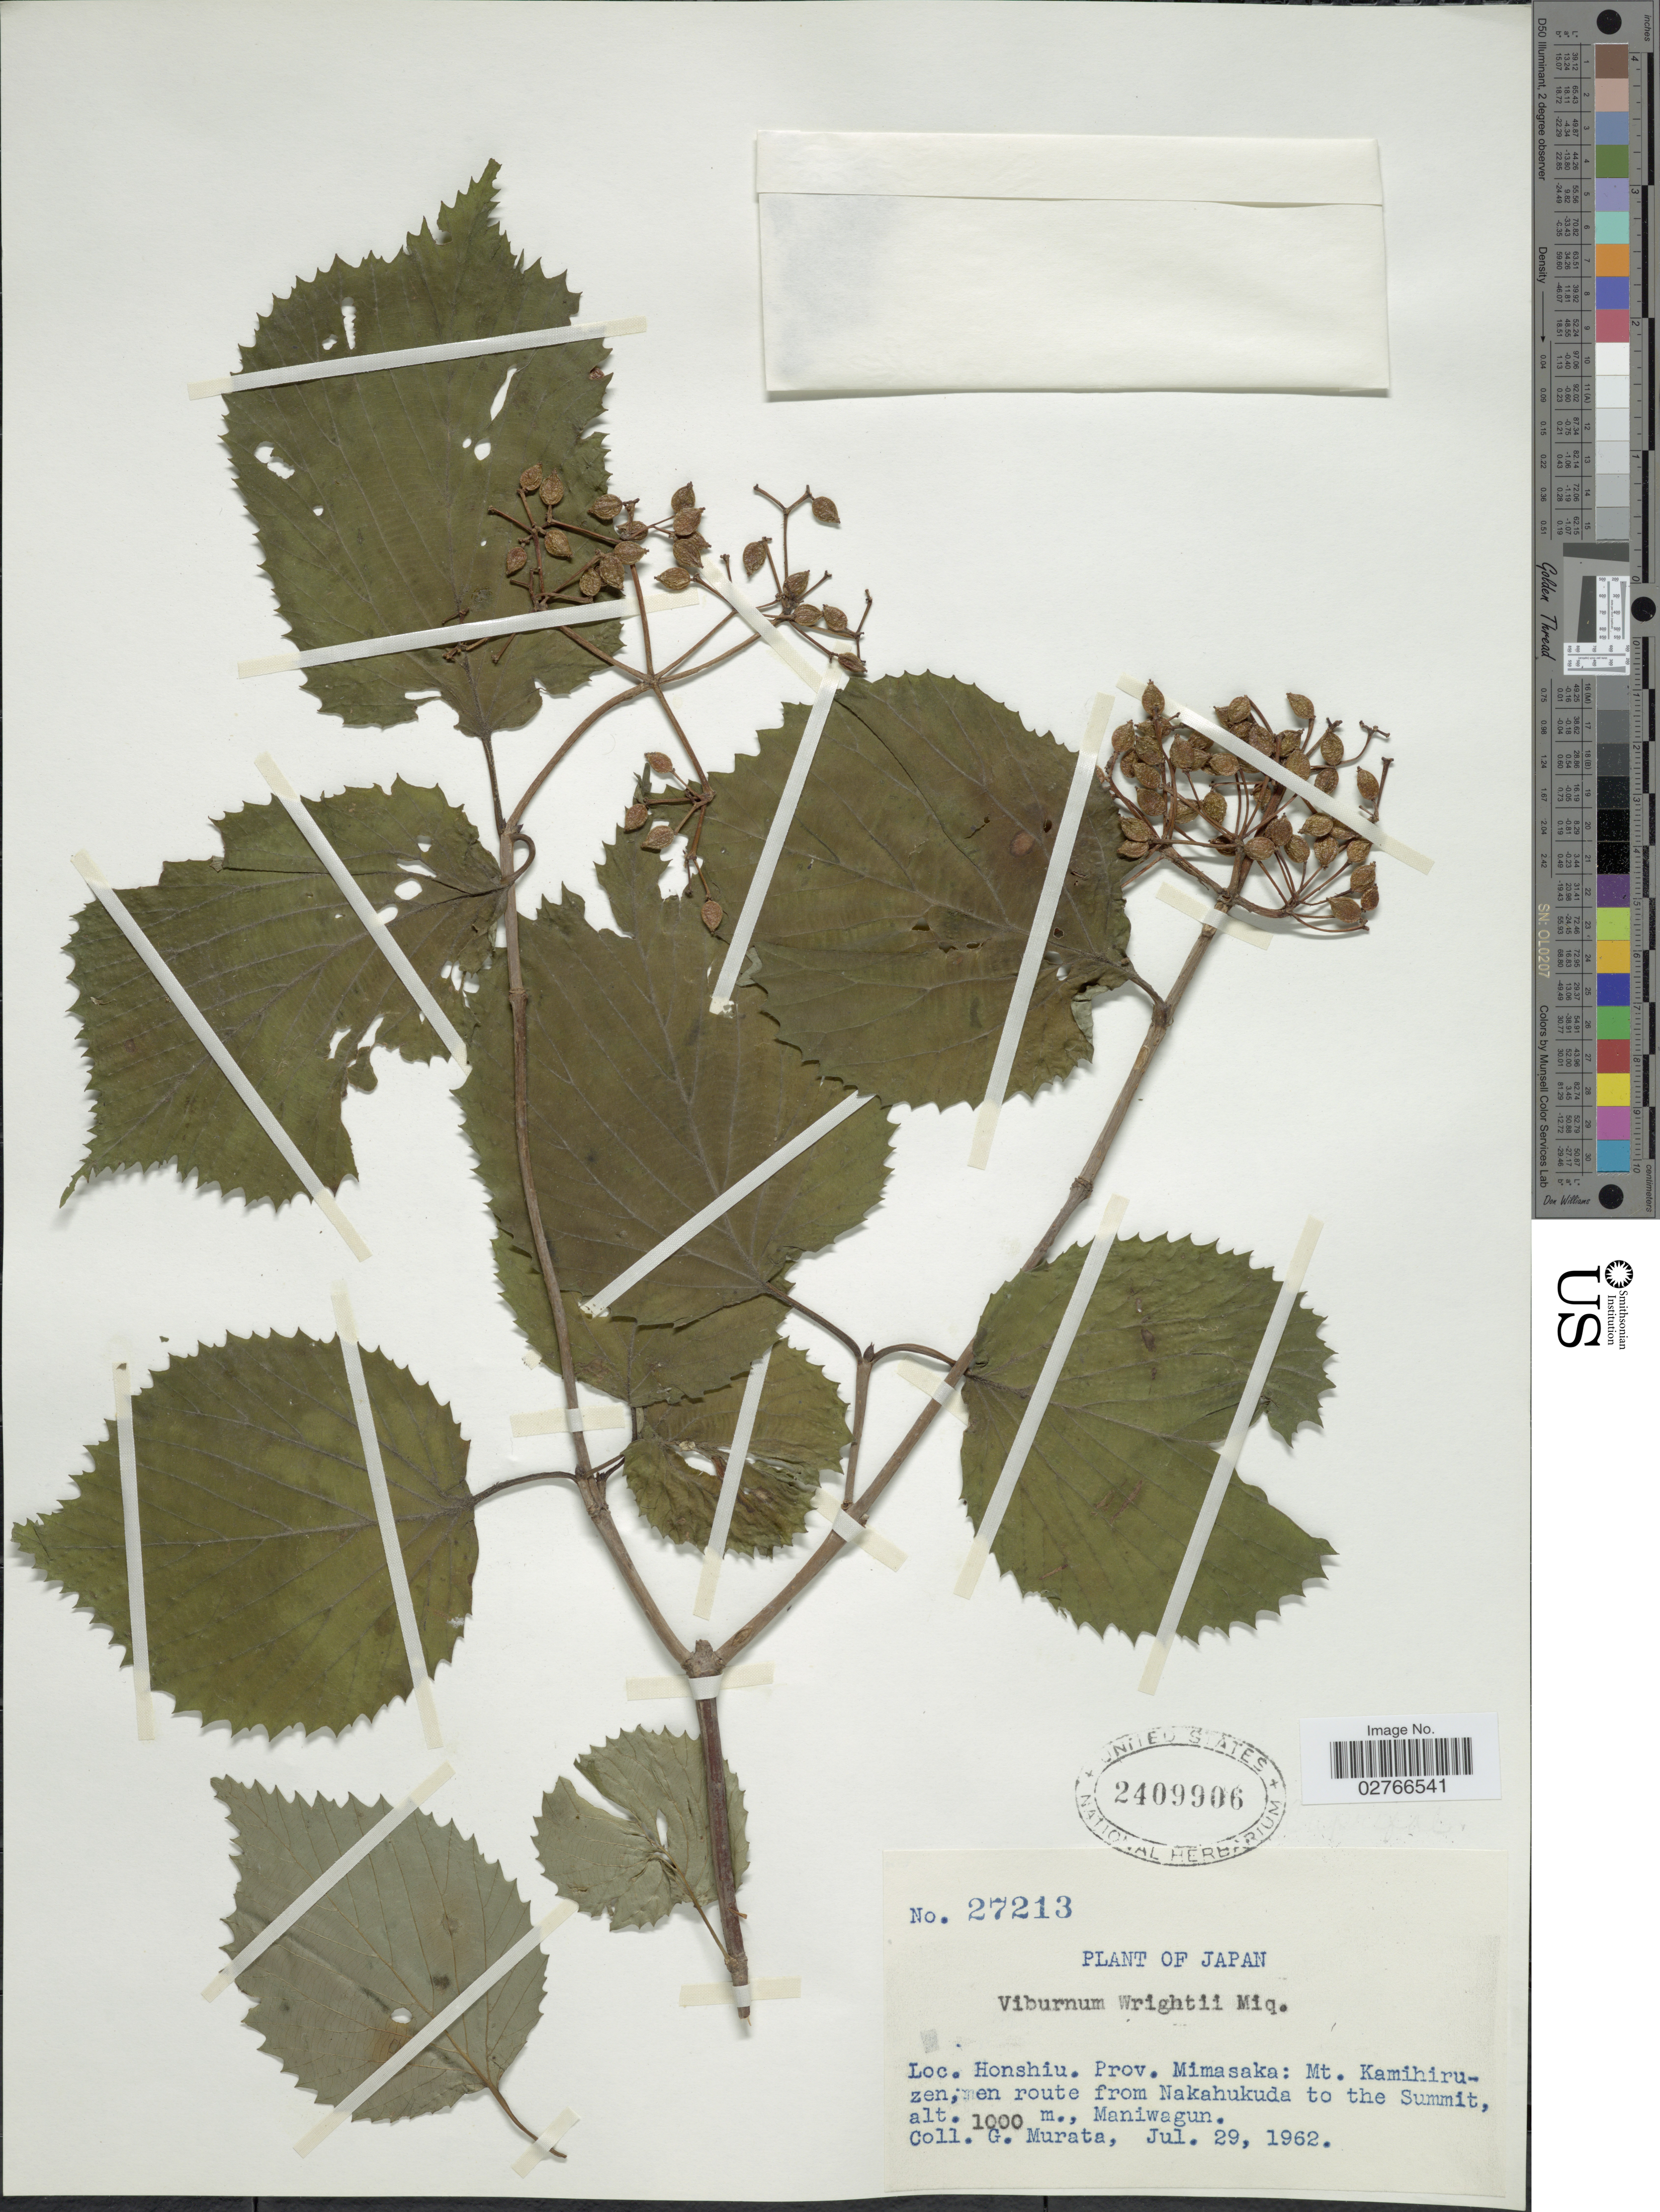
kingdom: Plantae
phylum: Tracheophyta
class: Magnoliopsida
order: Dipsacales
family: Viburnaceae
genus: Viburnum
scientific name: Viburnum wrightii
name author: Miq.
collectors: G. Murata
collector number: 27213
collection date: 1962-07-29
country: Japan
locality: Honshiu, Prov. Mimasaka, Mt. Kamihiruzen, men route from Nakahukuda to the Summit, Maniwagun.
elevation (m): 1000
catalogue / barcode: US 2409906